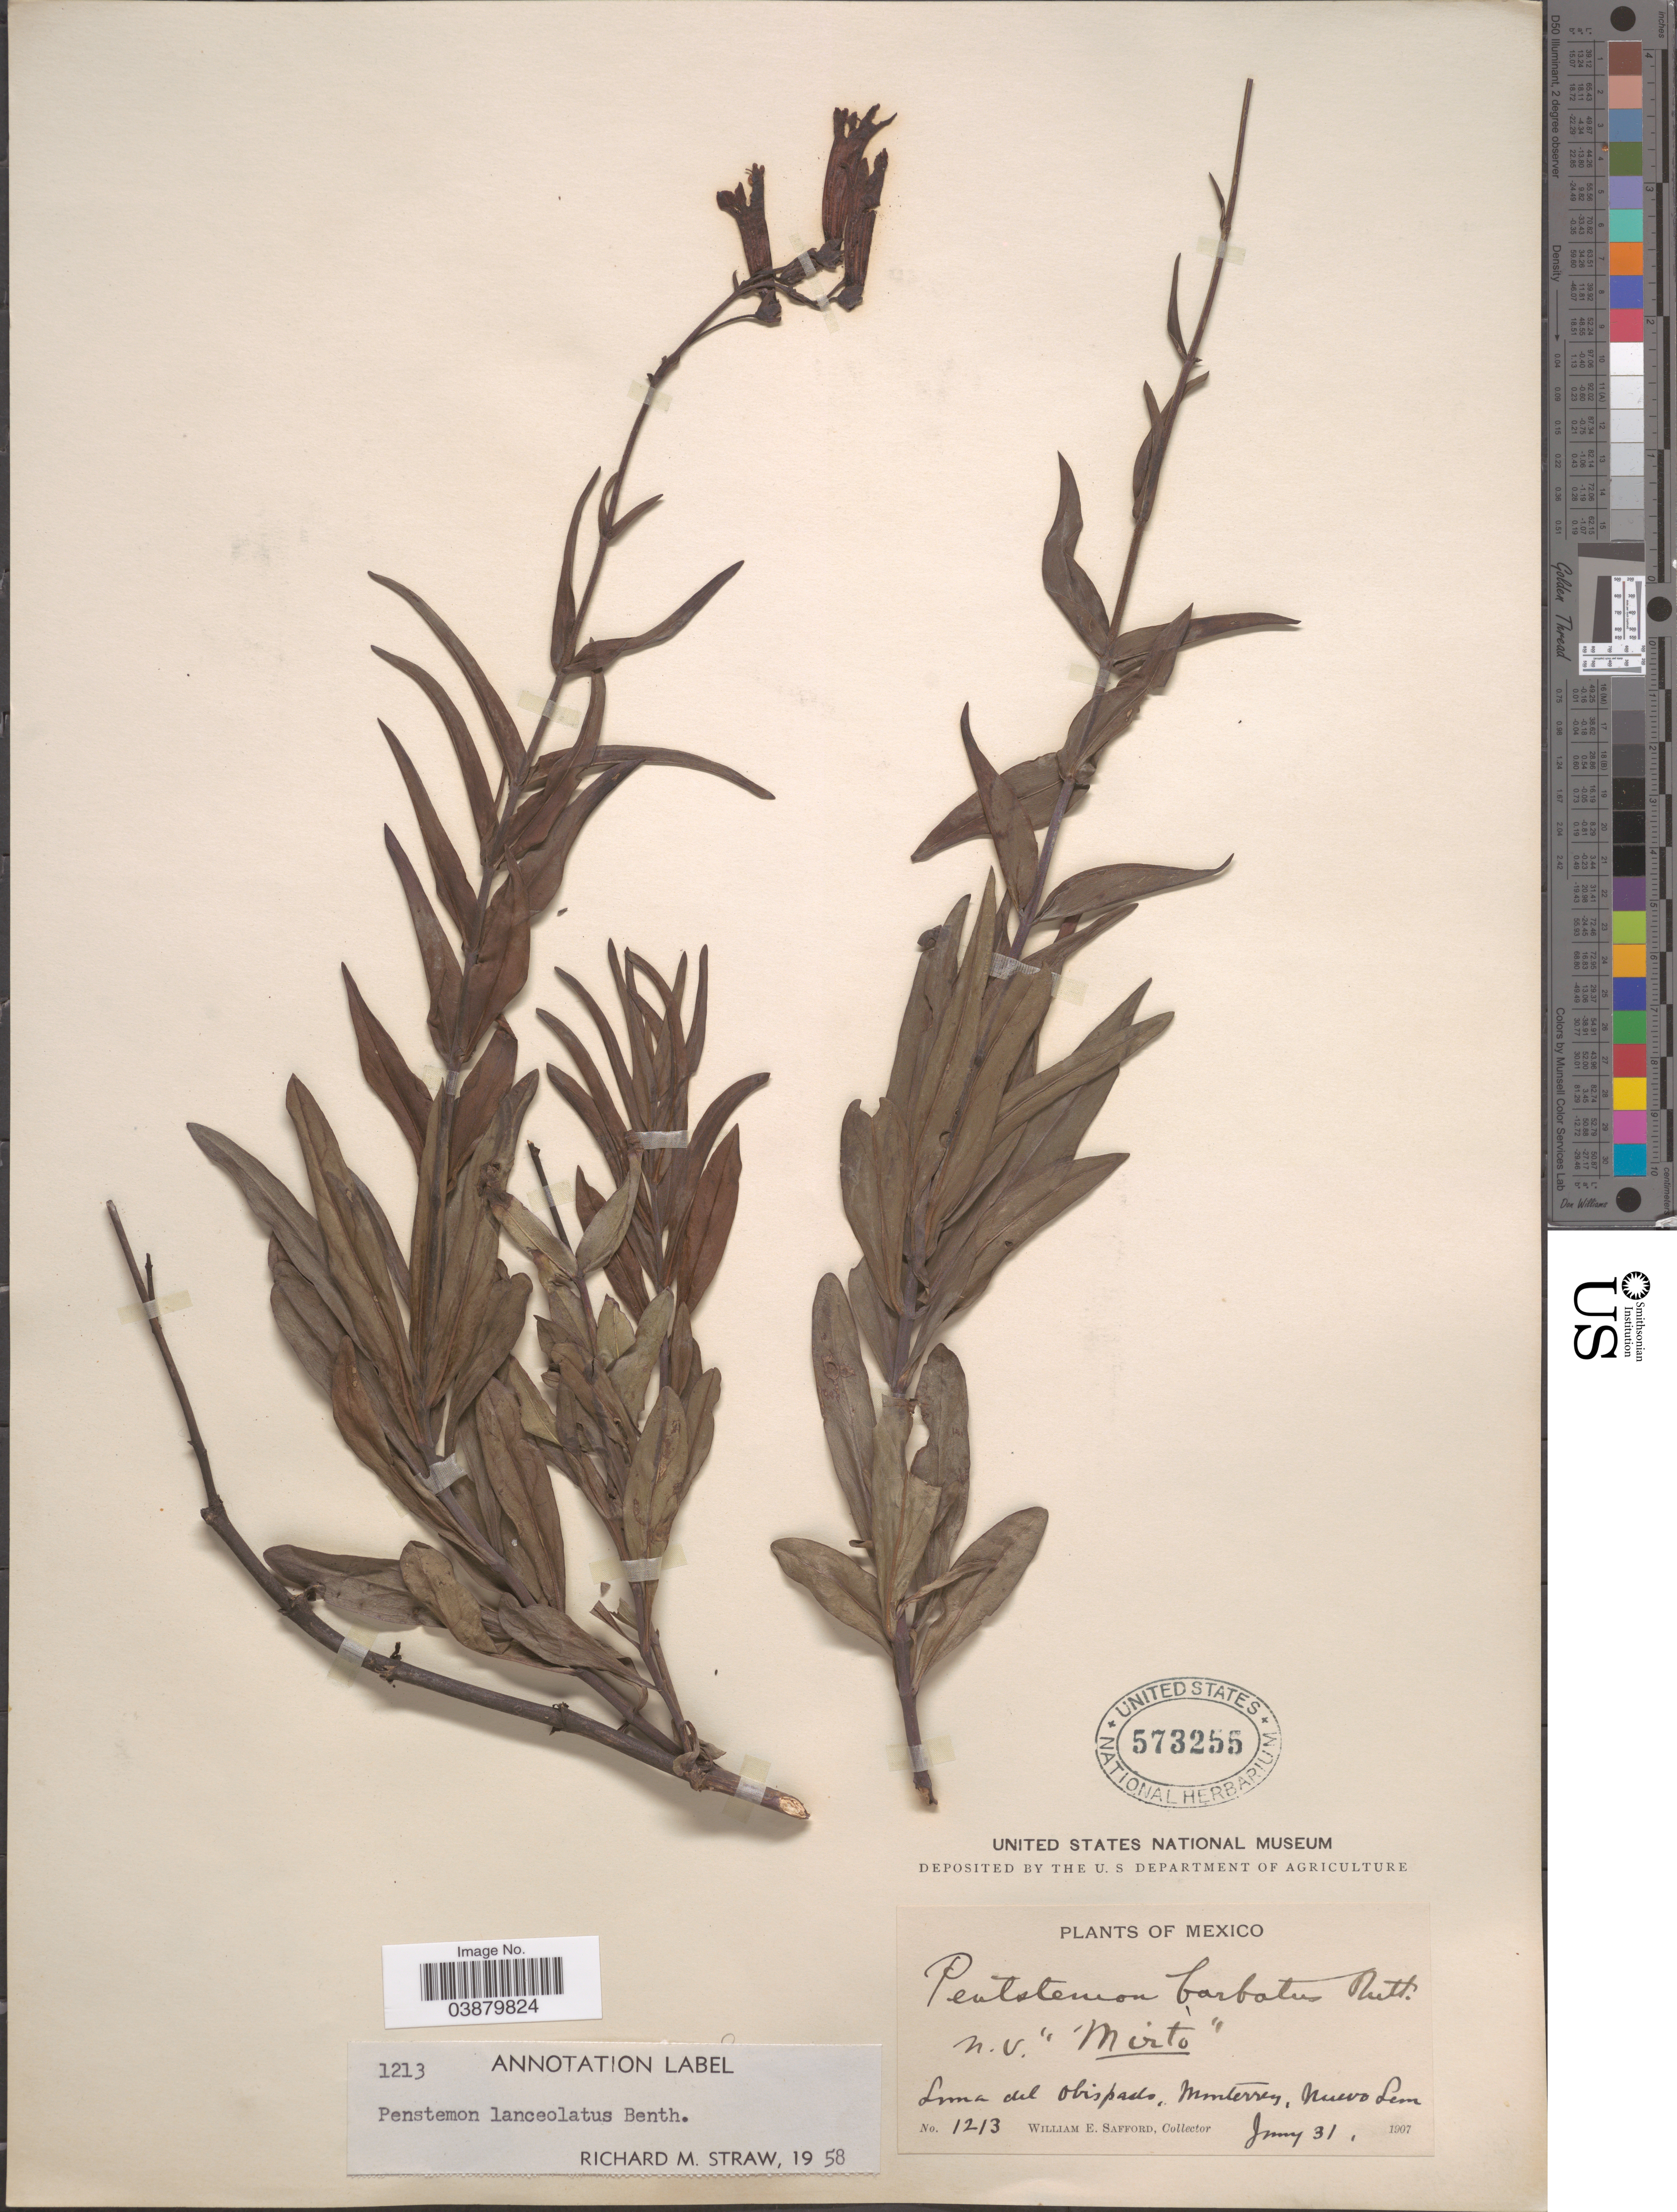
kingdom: Plantae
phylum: Tracheophyta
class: Magnoliopsida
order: Lamiales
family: Plantaginaceae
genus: Penstemon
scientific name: Penstemon lanceolatus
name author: Benth.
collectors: W. E. Safford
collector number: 1213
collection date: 1907-01-31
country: Mexico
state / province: Nuevo León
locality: Lima del Obispado, Monterrey.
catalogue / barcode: US 573255